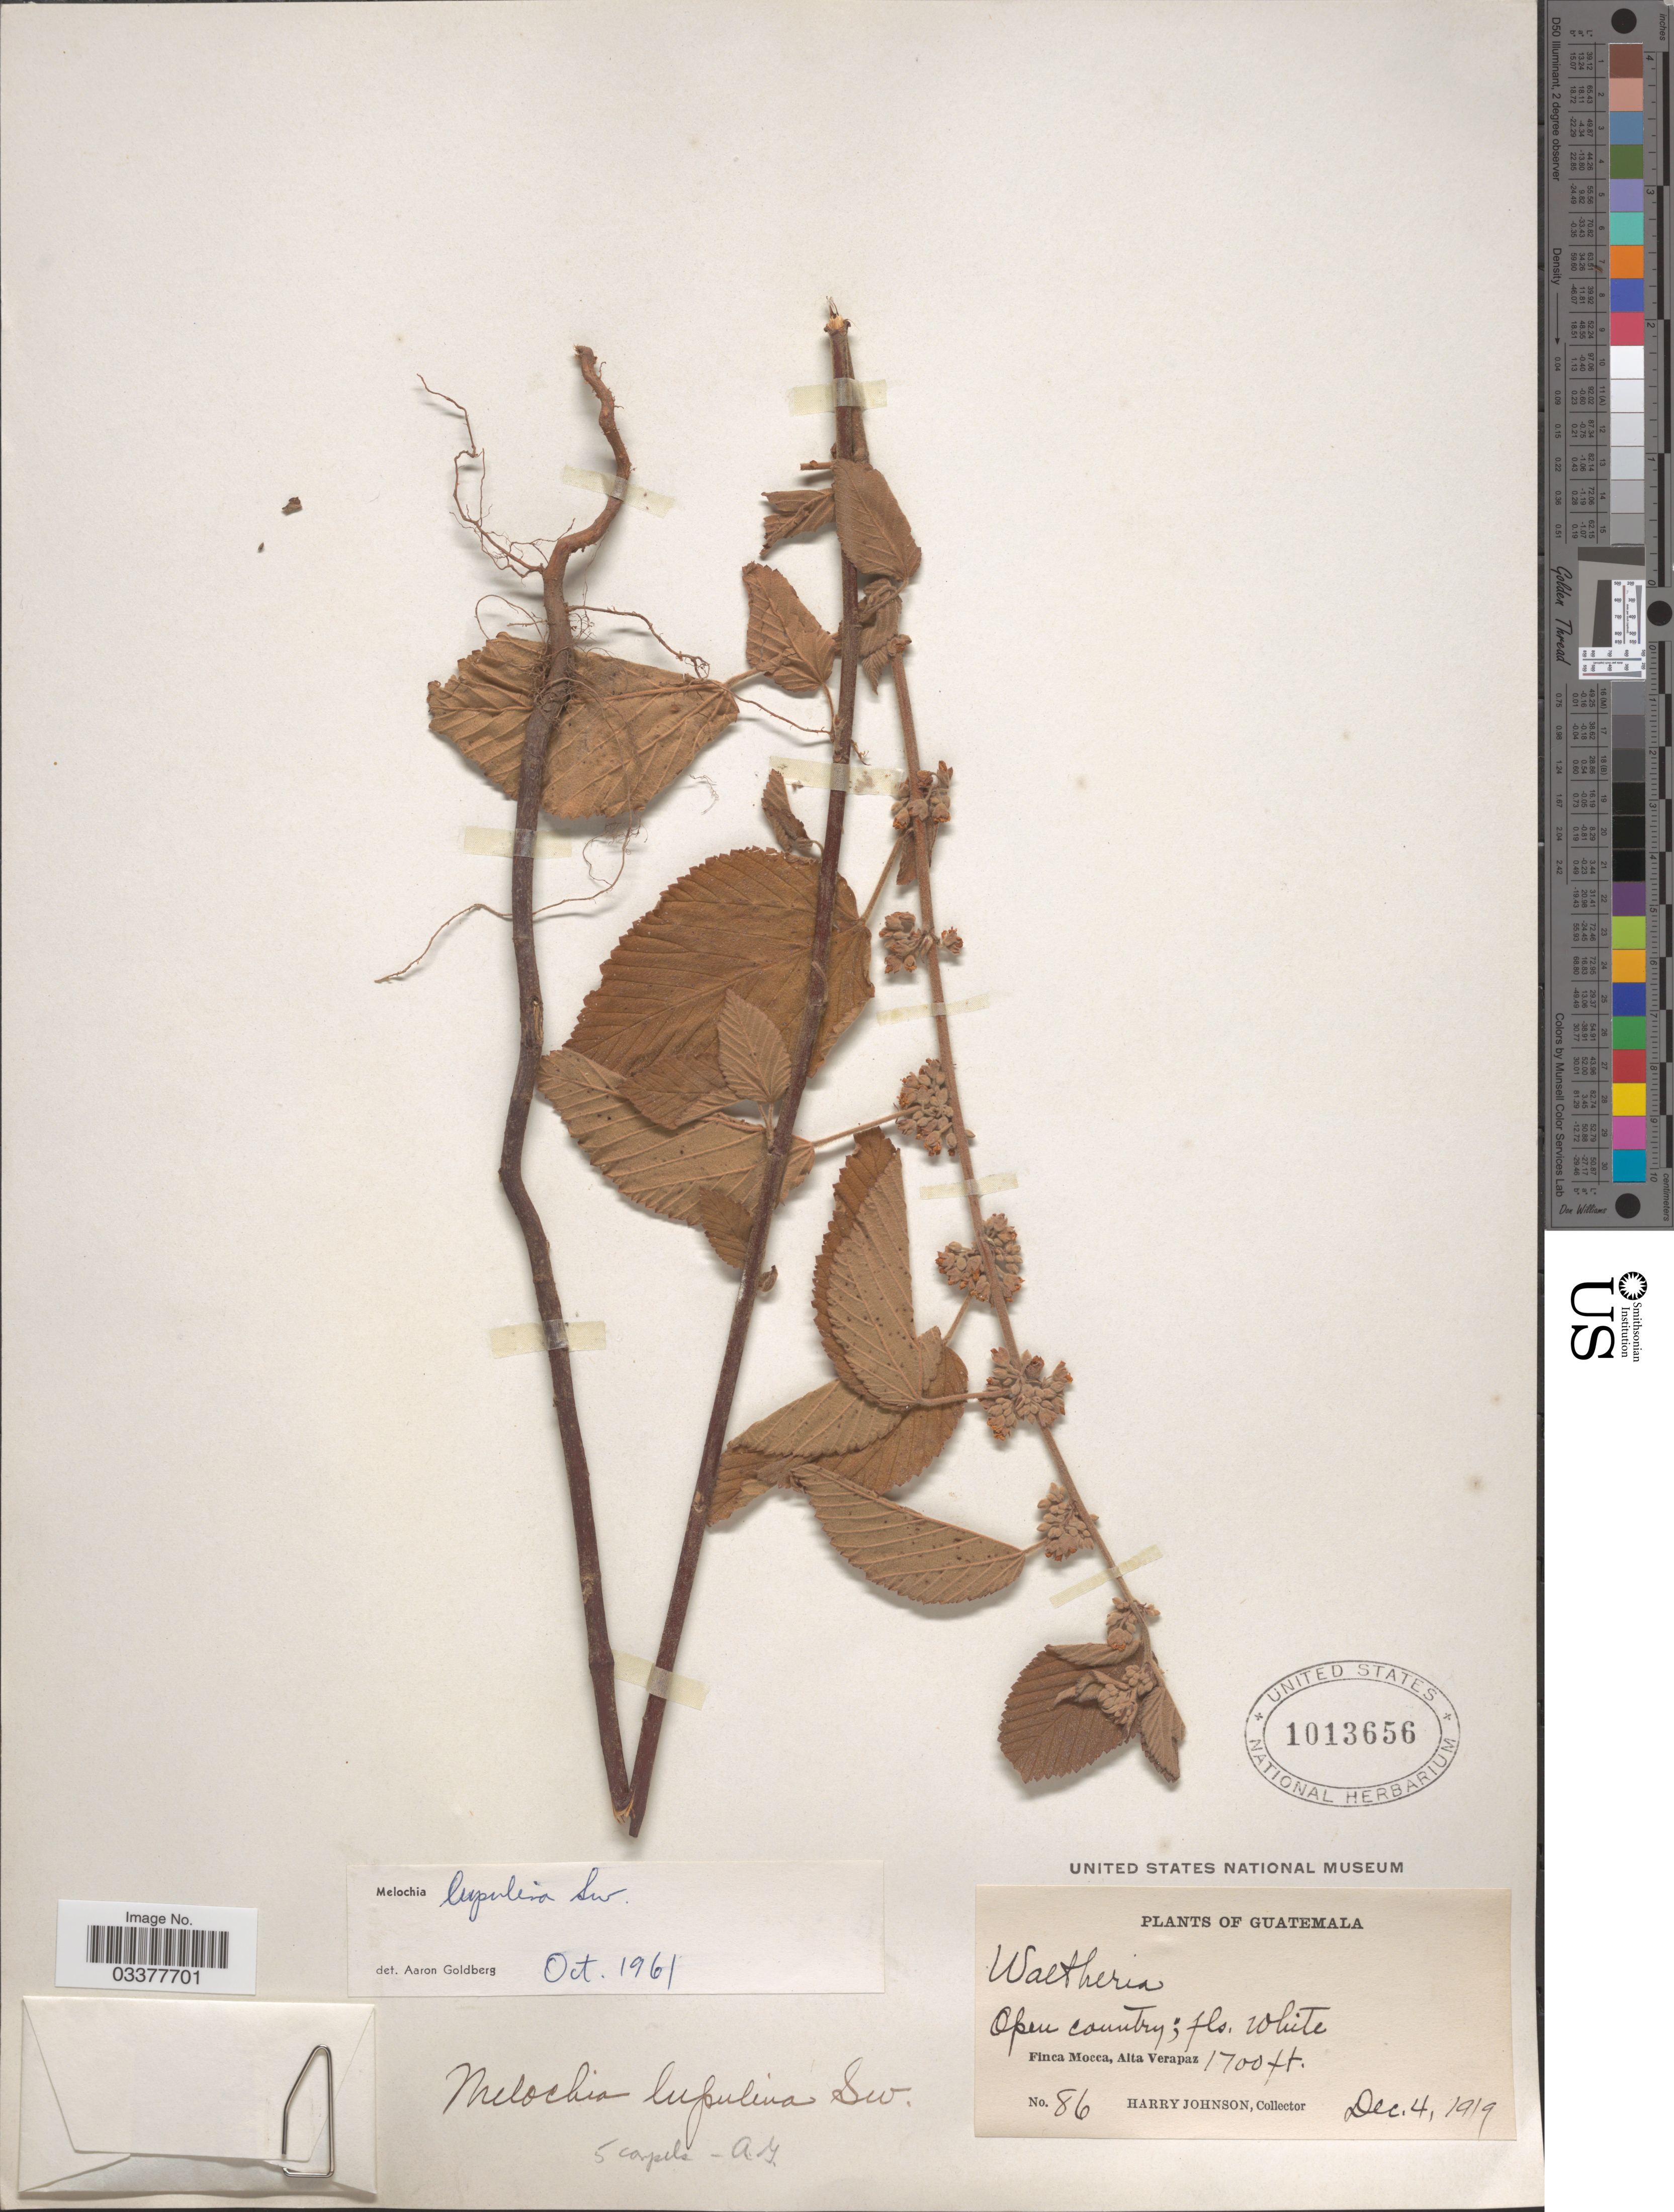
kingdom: Plantae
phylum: Tracheophyta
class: Magnoliopsida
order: Malvales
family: Malvaceae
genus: Melochia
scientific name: Melochia lupulina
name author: Sw.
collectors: H. Johnson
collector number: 86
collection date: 1919-12-04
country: Guatemala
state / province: Alta Verapaz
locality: Finca Mocca.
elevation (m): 518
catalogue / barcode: US 1013656